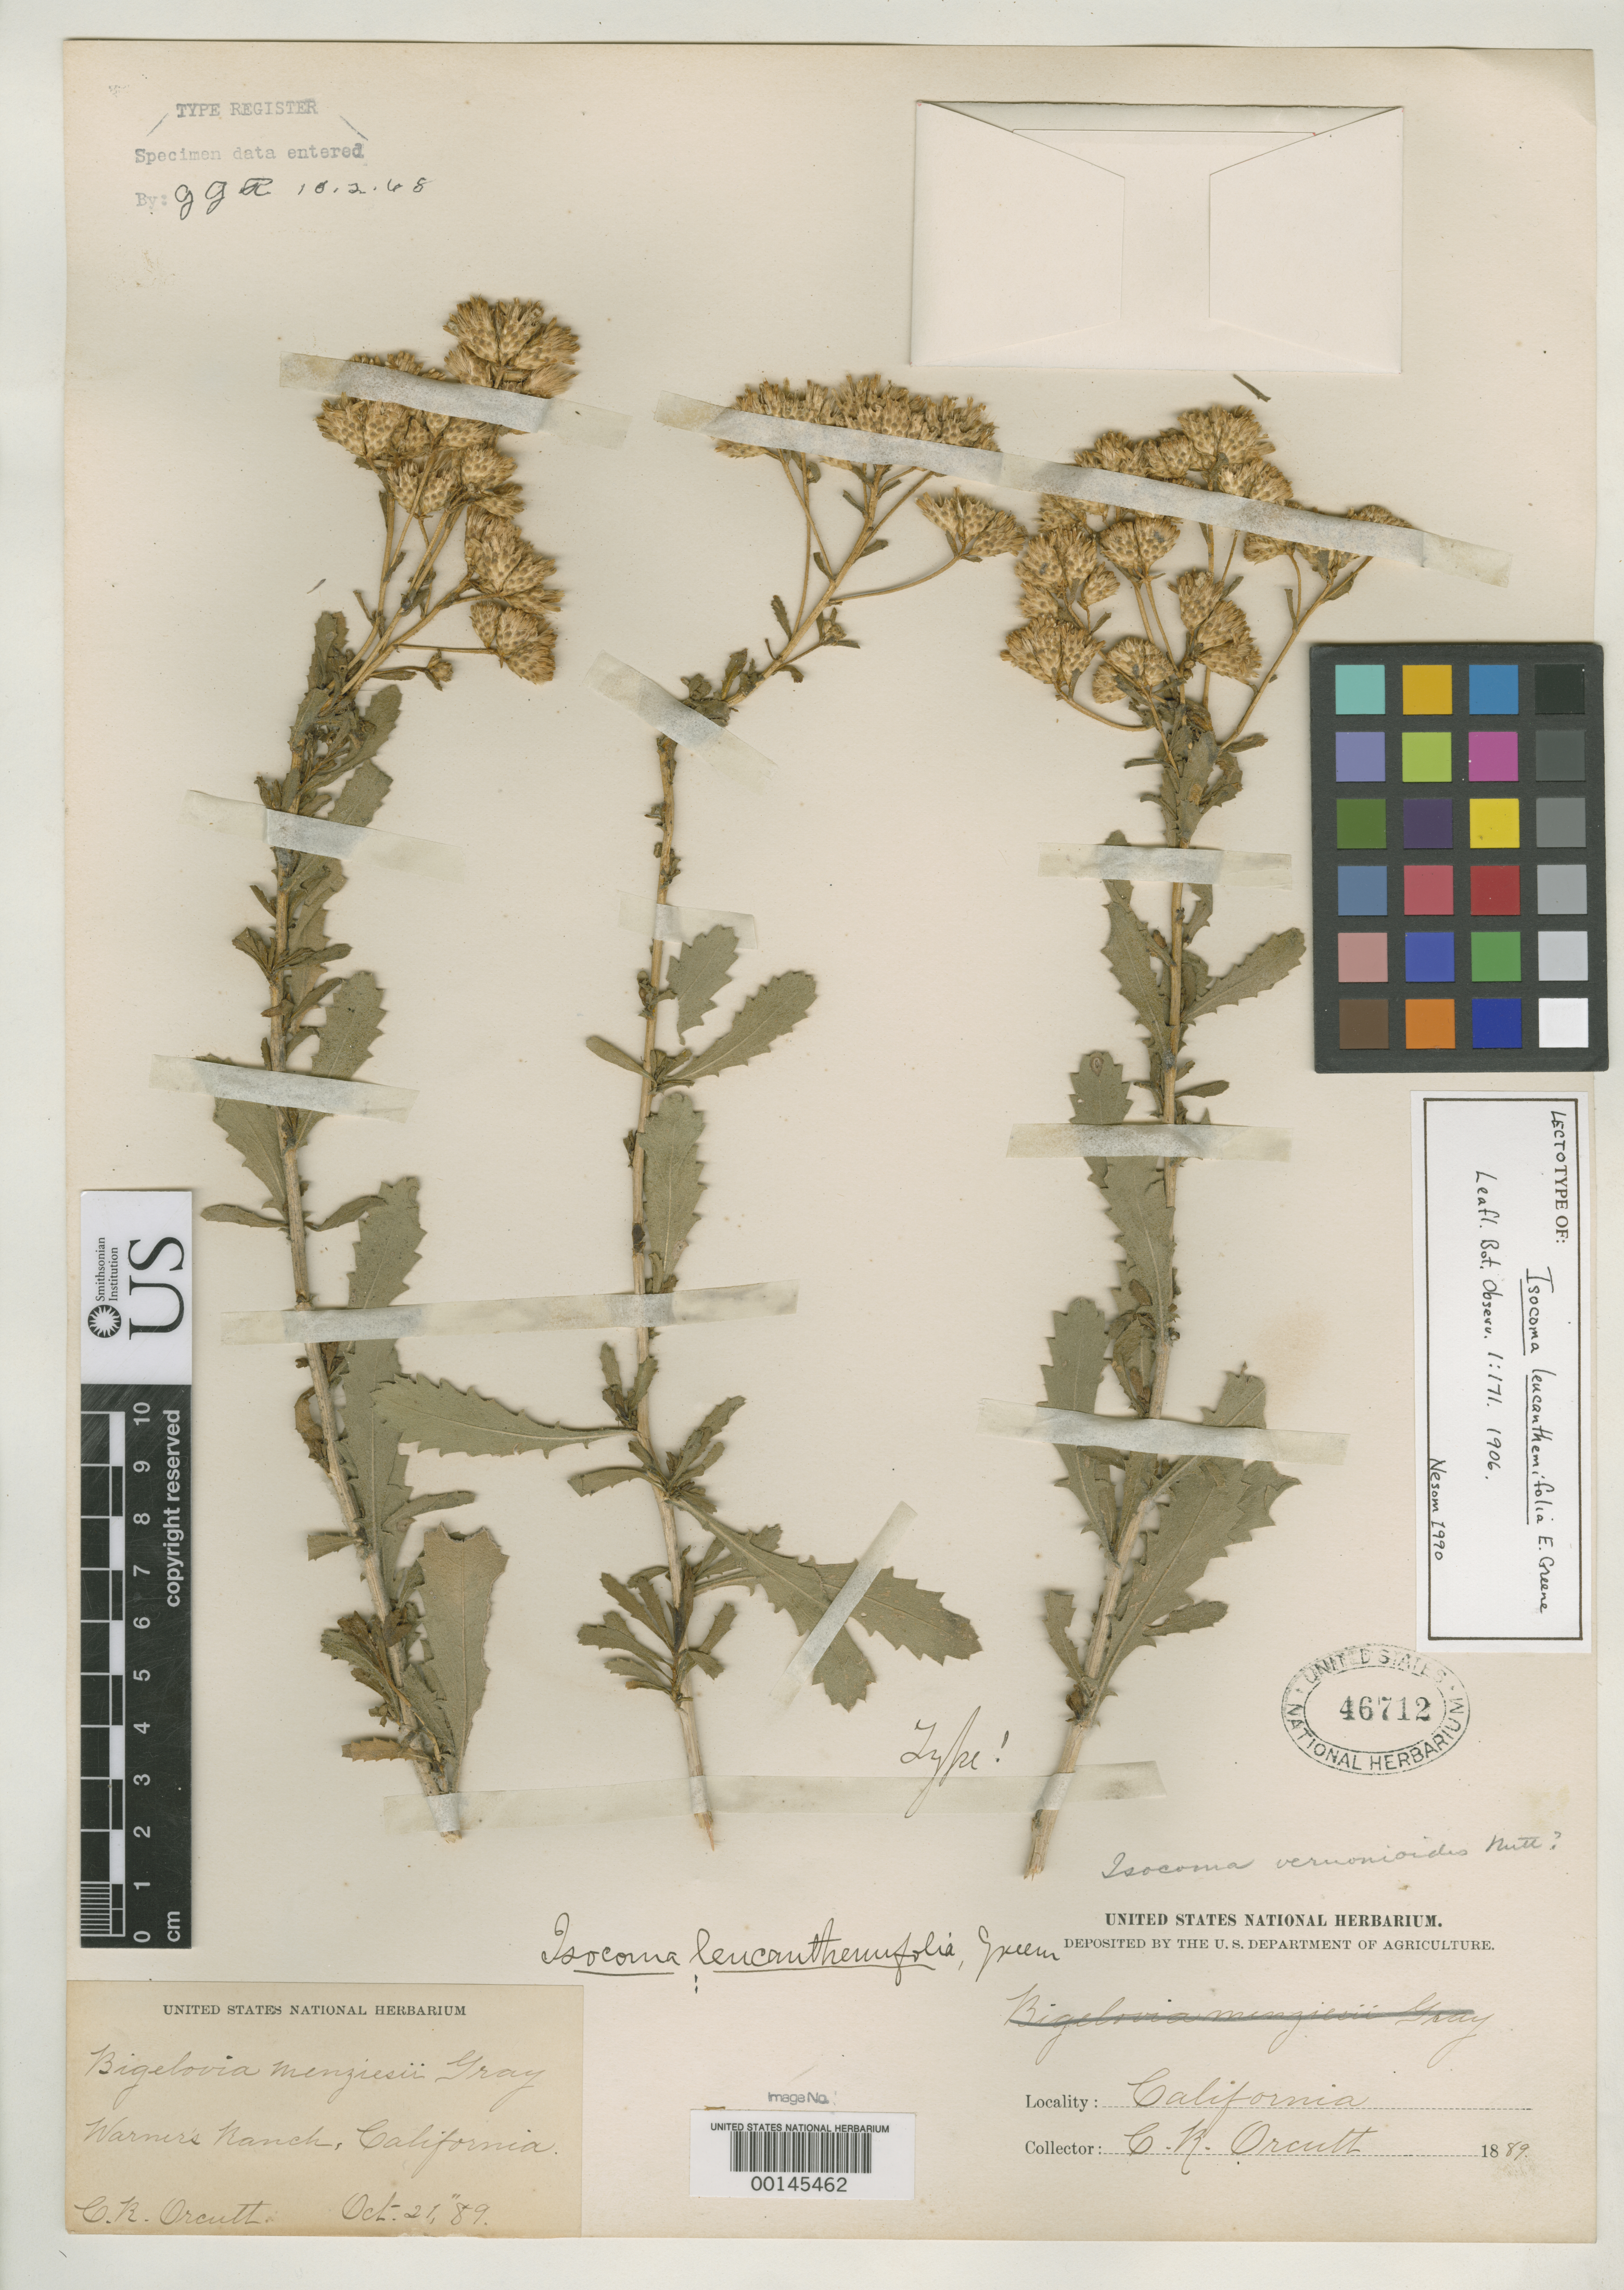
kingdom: Plantae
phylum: Tracheophyta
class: Magnoliopsida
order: Asterales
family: Asteraceae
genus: Isocoma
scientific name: Isocoma leucanthemifolia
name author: Greene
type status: Lectotype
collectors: C. R. Orcutt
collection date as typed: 21 Oct 1889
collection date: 1889-10-21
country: United States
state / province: California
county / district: San Diego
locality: Warner's Ranch.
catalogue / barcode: US 46712